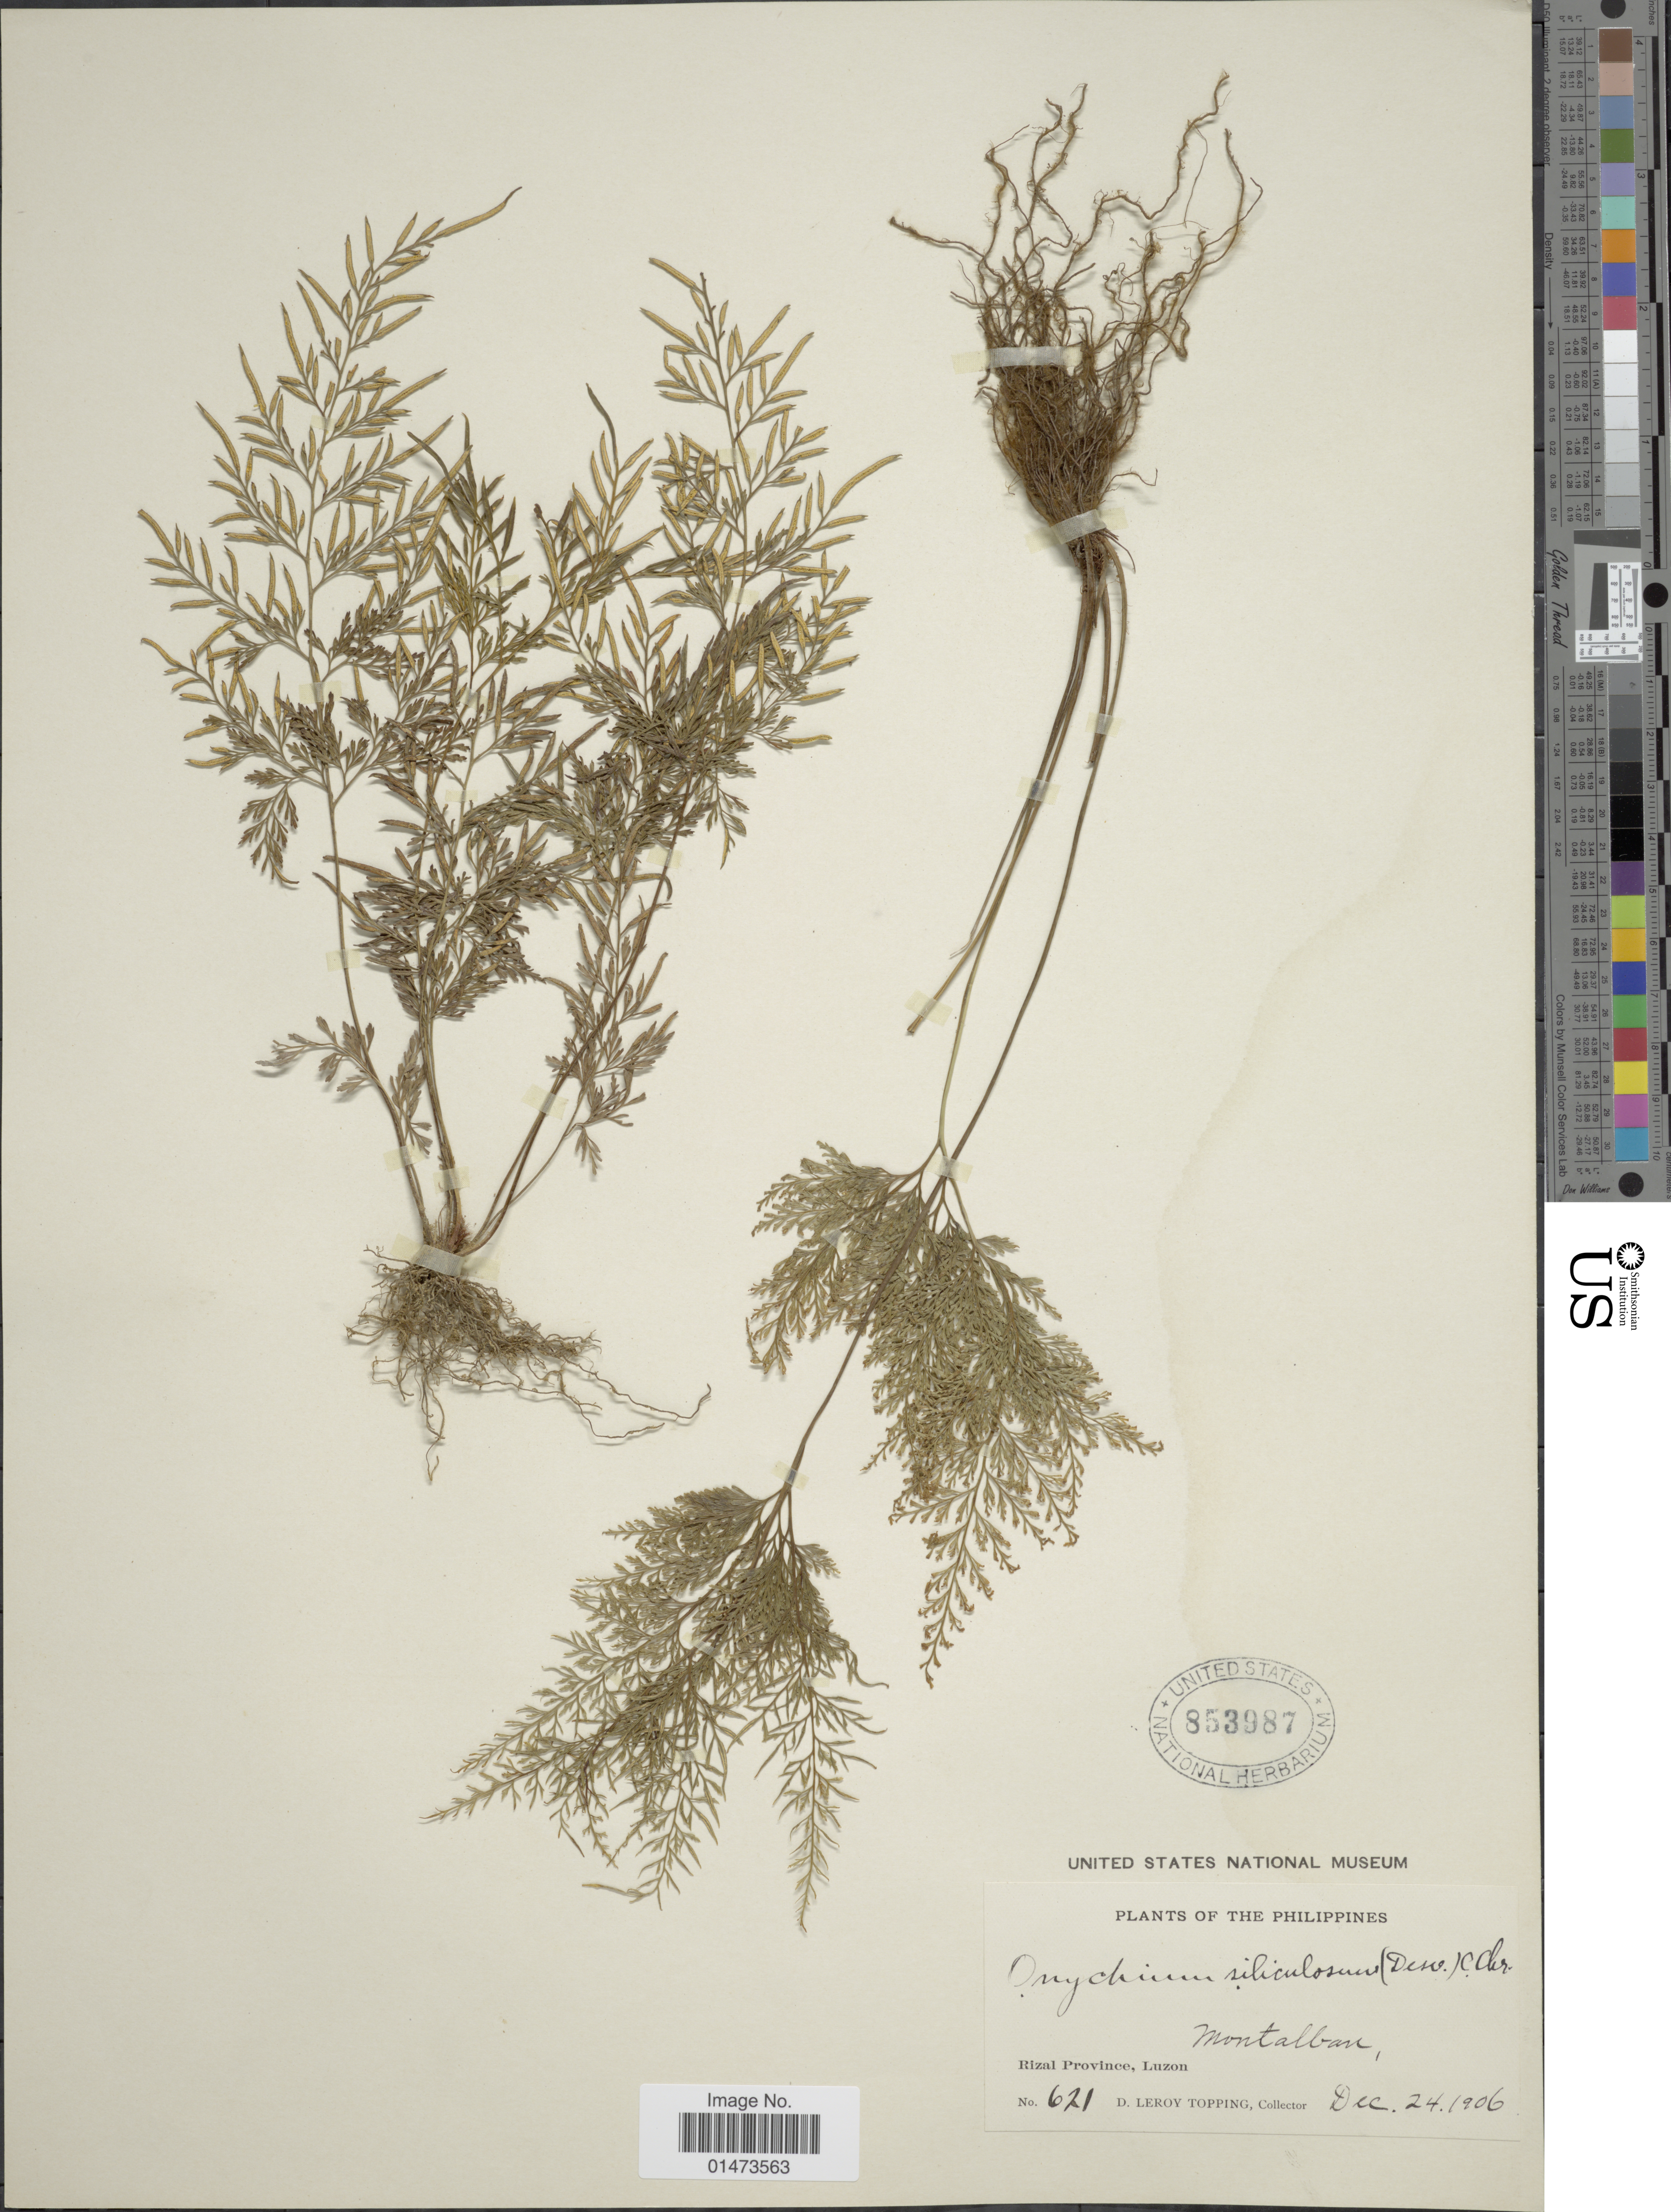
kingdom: Plantae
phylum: Tracheophyta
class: Polypodiopsida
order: Polypodiales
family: Pteridaceae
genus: Onychium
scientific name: Onychium siliculosum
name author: (Desv.) C. Chr.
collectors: D. L. Topping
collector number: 621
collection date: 1906-12-24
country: Philippines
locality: Luzon, Rizal Province, Montalban.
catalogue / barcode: US 853987